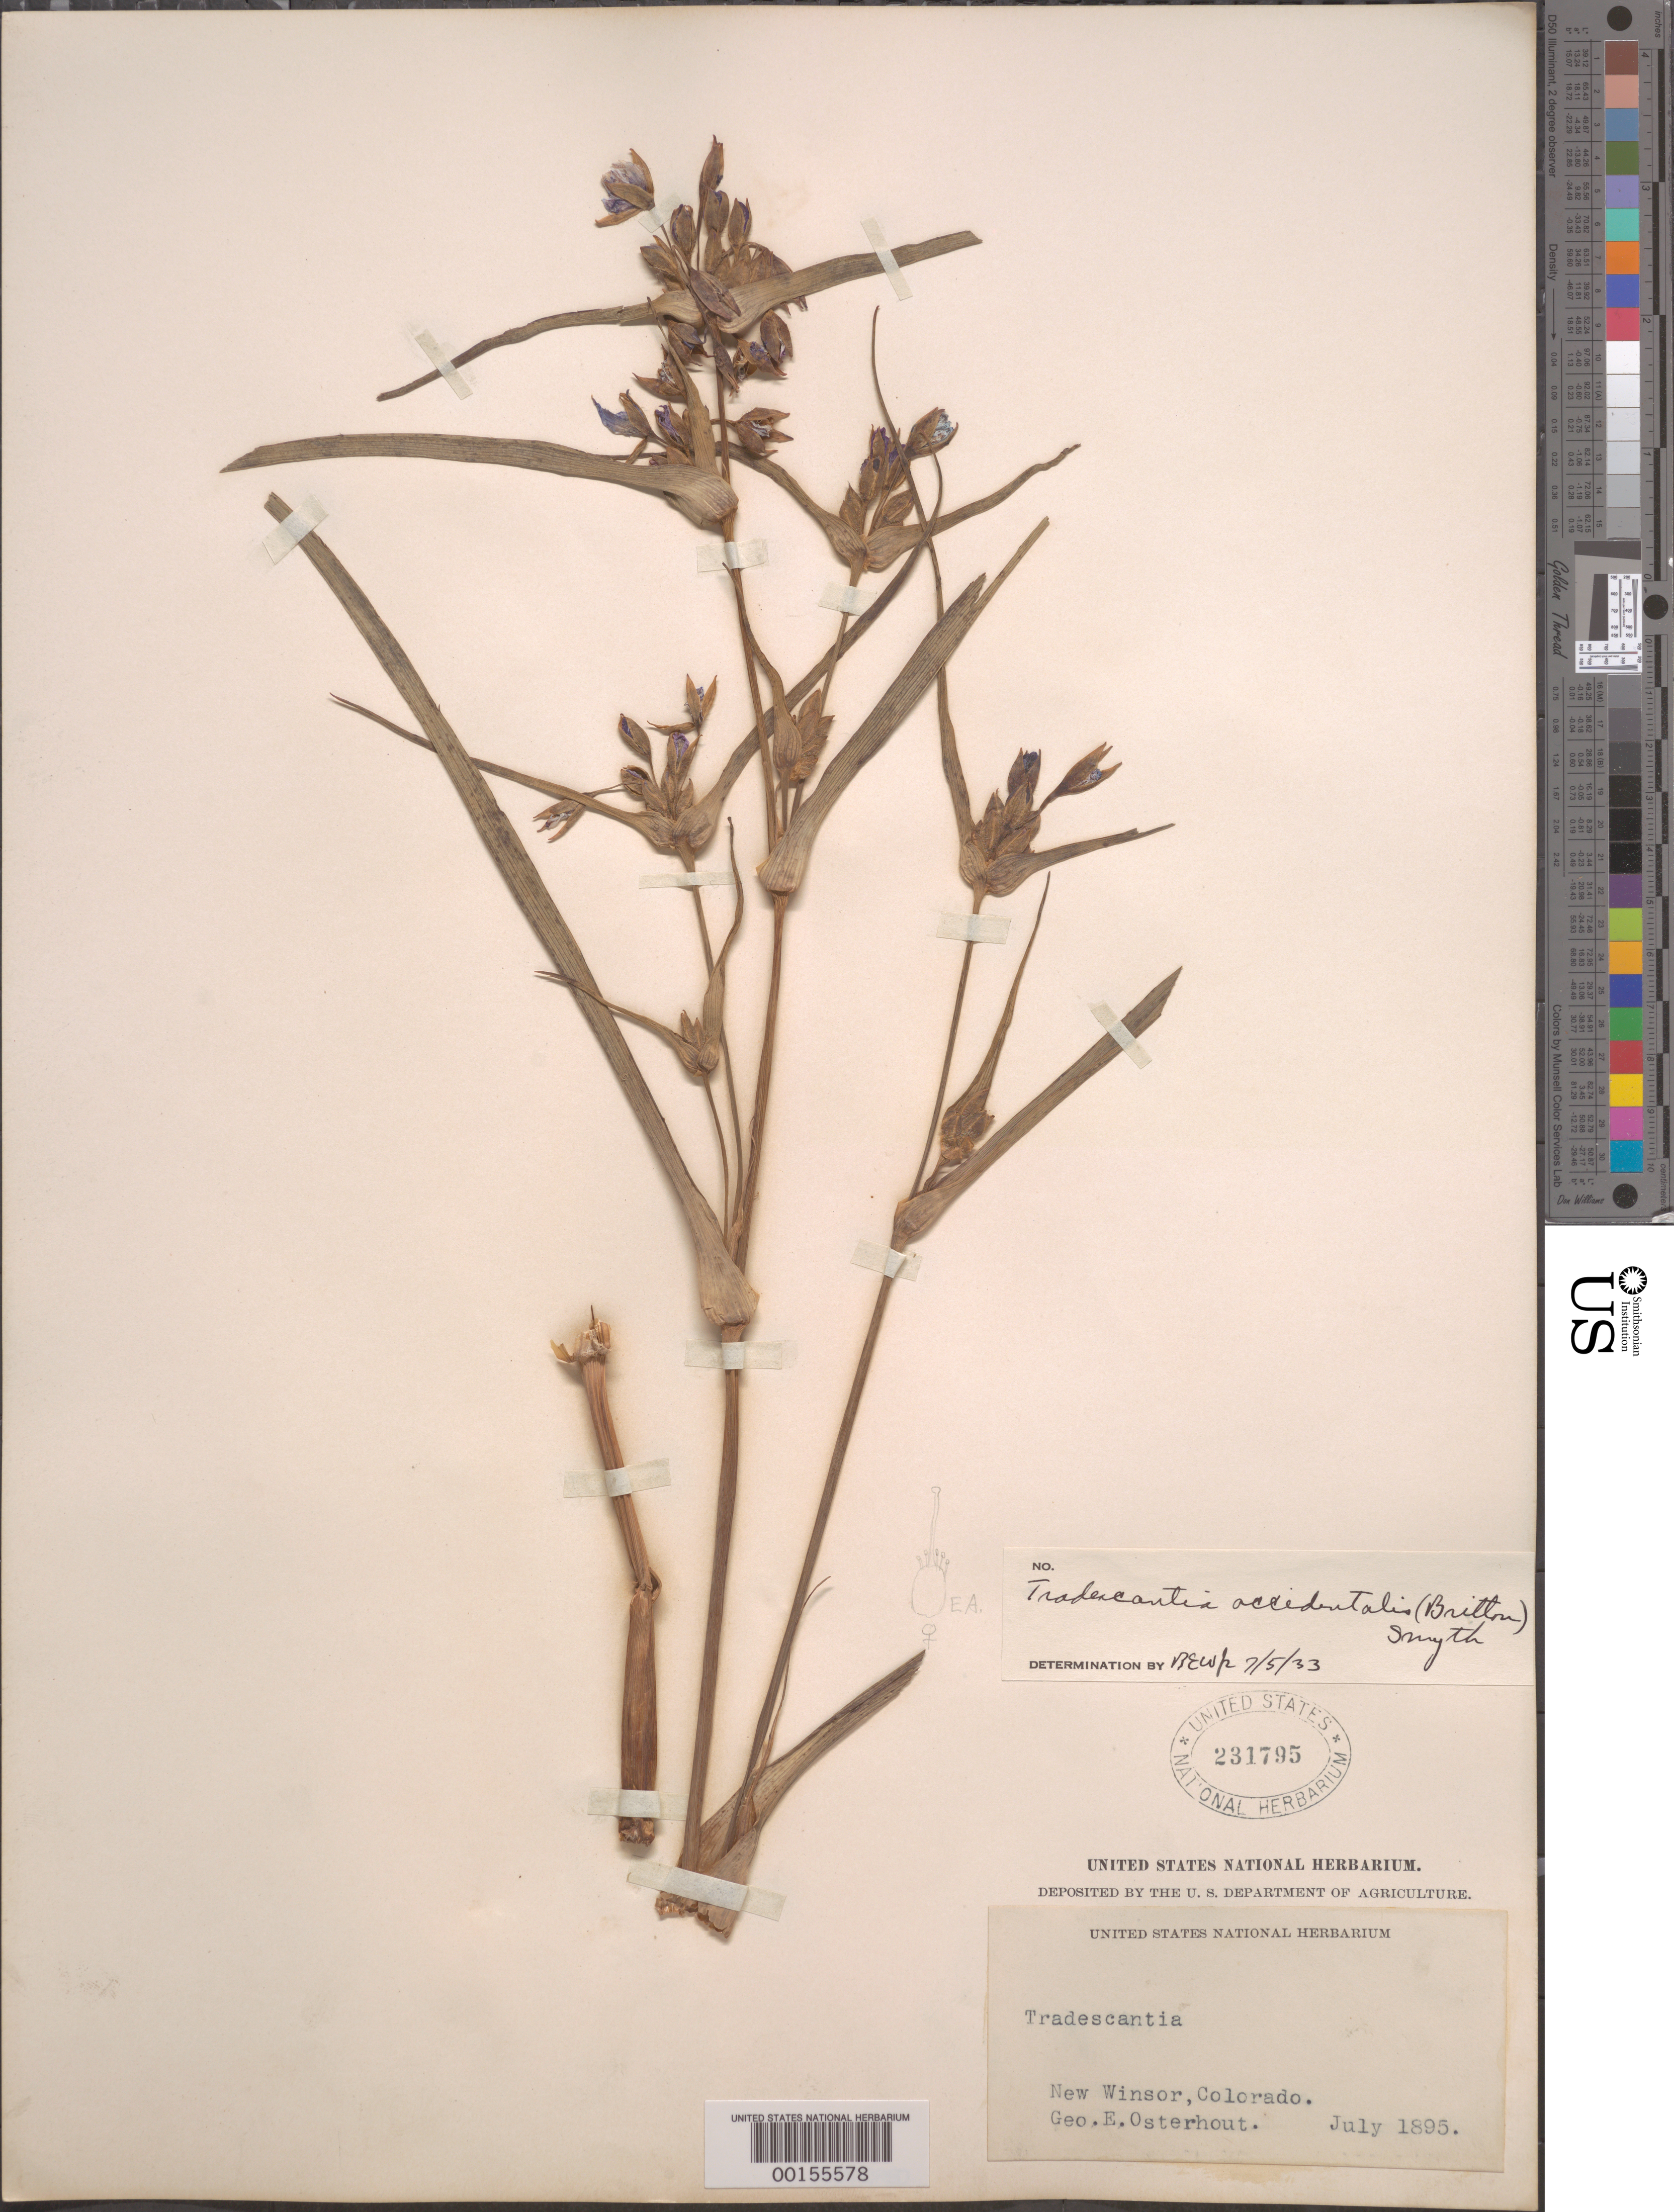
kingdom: Plantae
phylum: Tracheophyta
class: Liliopsida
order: Commelinales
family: Commelinaceae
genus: Tradescantia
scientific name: Tradescantia occidentalis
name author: (Britton) Smyth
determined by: Woodson, R. E., Jr.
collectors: G. E. Osterhout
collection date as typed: Jul 1895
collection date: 1895-07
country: United States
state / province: Colorado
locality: New windsor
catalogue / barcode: US 231795